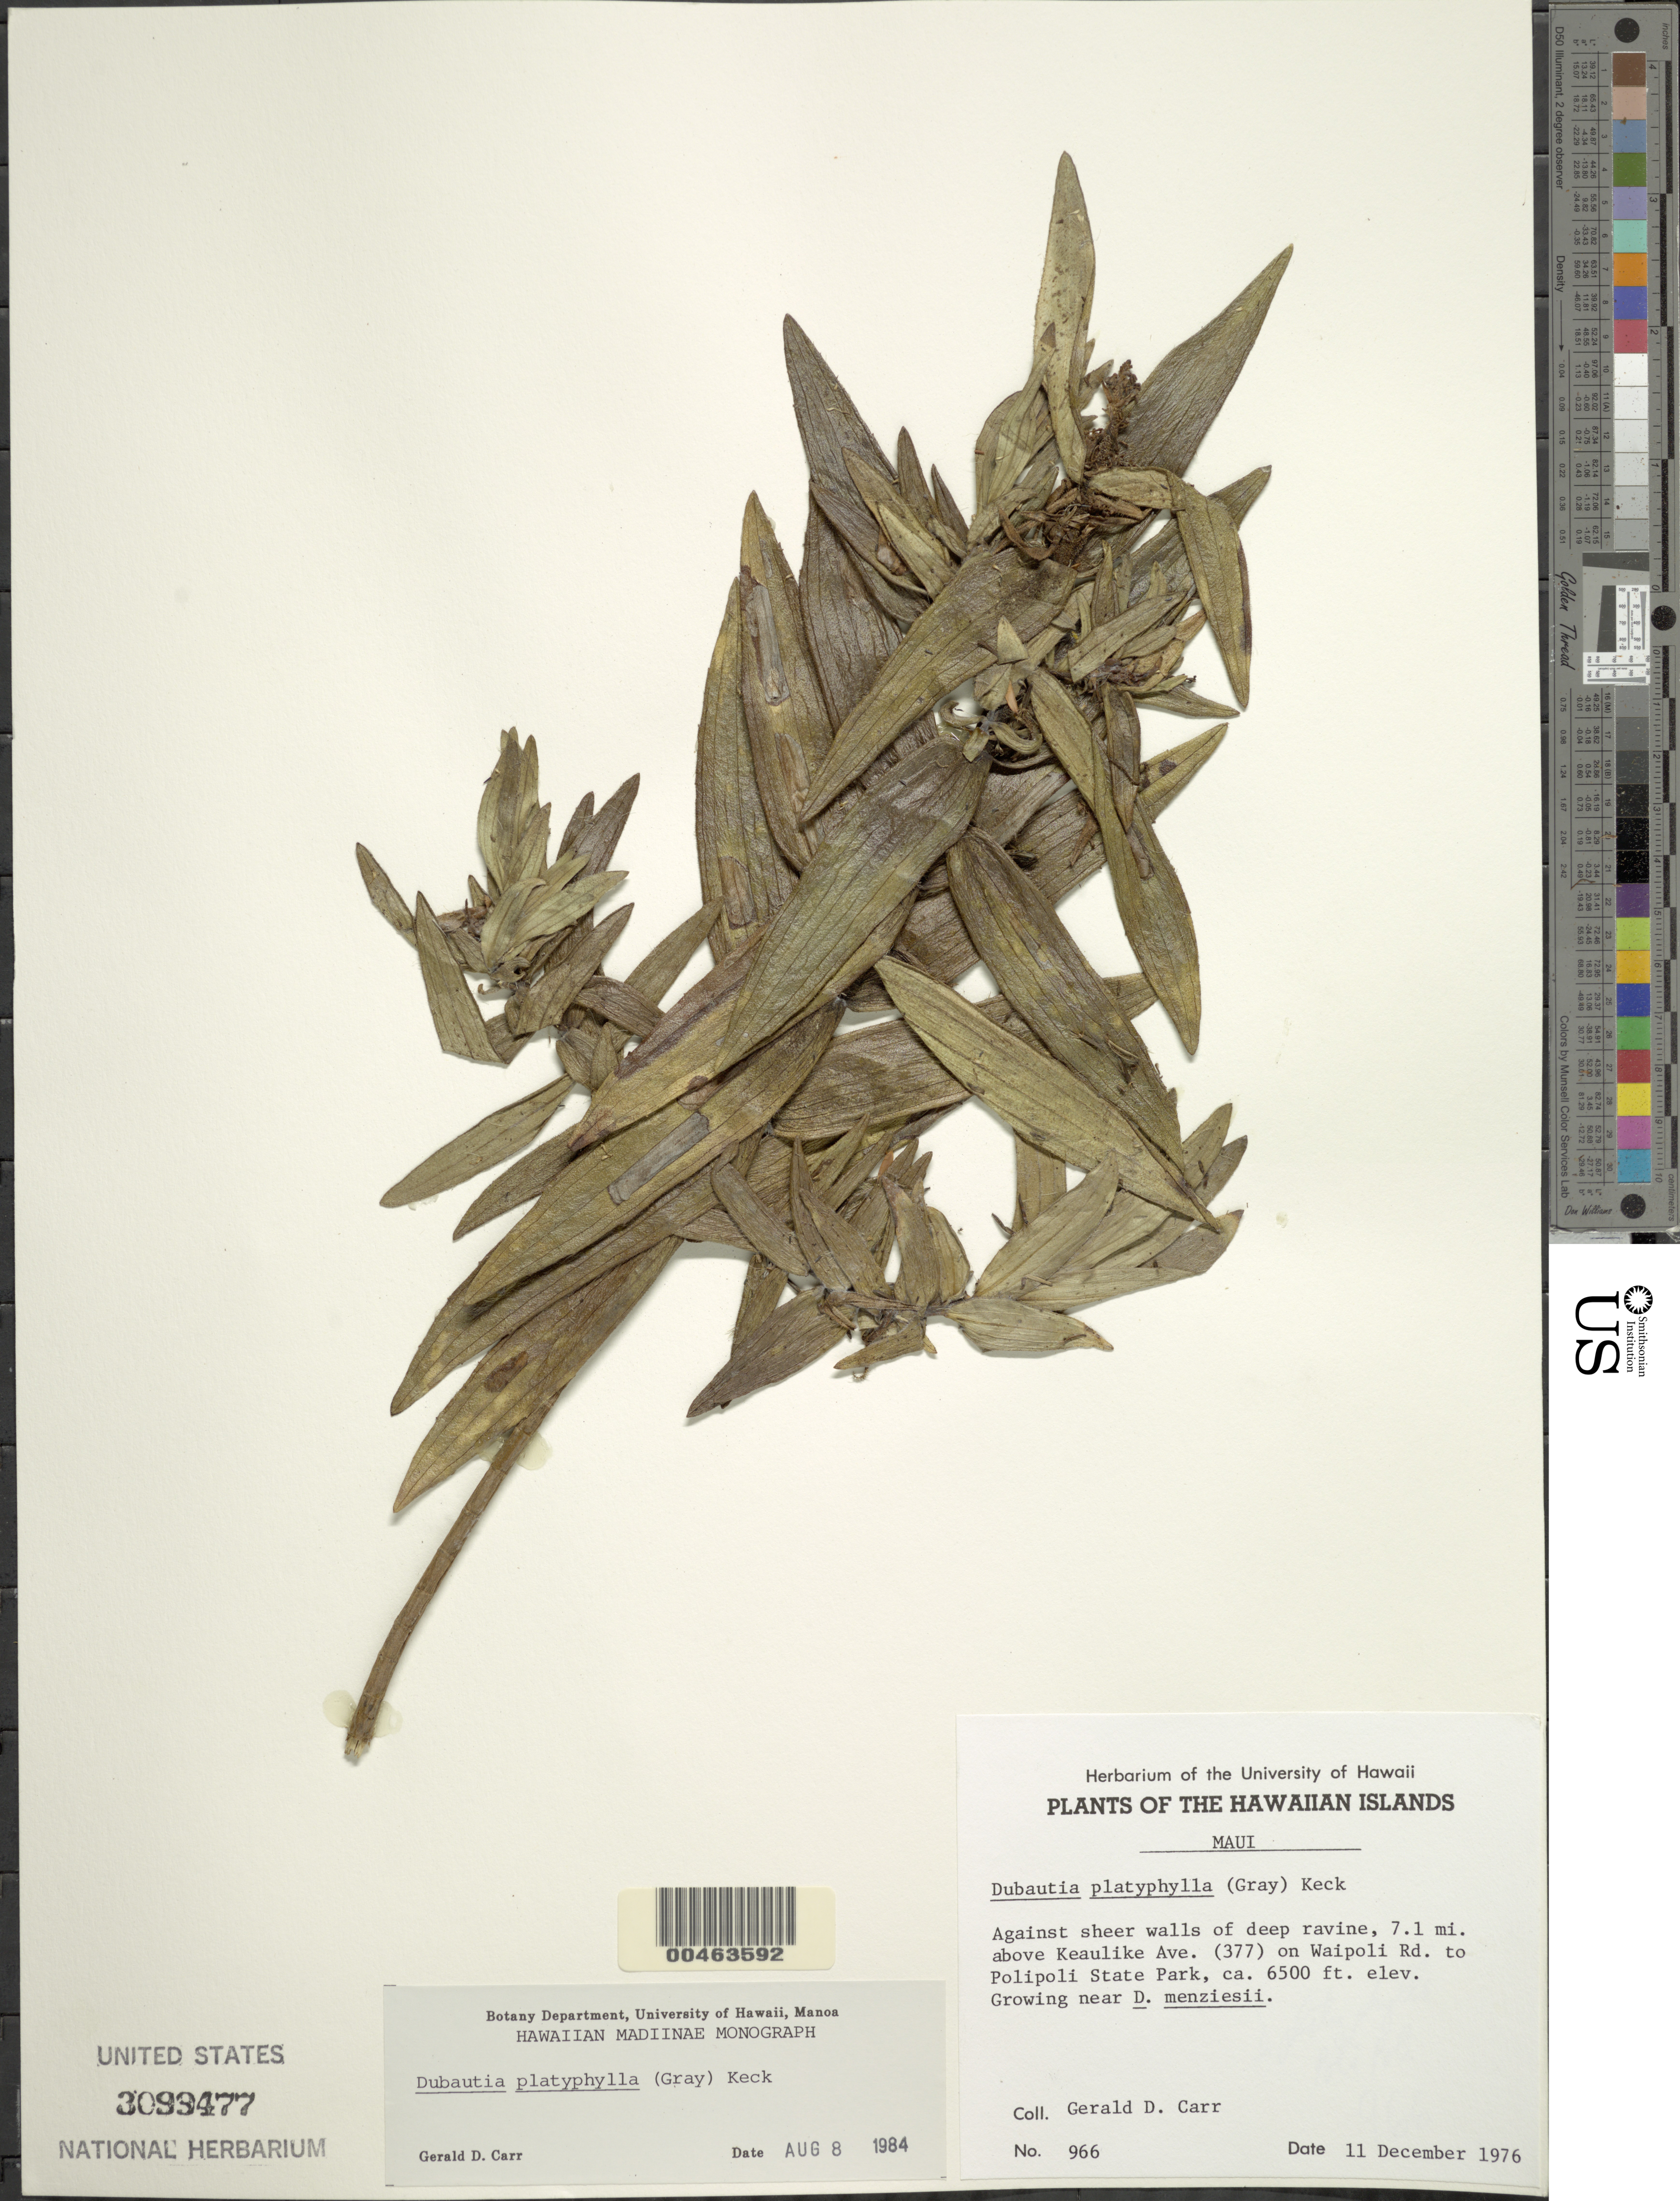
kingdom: Plantae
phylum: Tracheophyta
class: Magnoliopsida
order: Asterales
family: Asteraceae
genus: Dubautia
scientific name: Dubautia platyphylla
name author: (A. Gray) D.D. Keck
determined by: Carr, G. D.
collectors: G. D. Carr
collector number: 966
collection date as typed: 11 Dec 1976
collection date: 1976-12-11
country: United States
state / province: Hawaii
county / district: Maui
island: Maui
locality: Against sheer walls of deep ravine, 7.1 mi. above Keaaulike Ave. (377) on Waipoli Rd. to Polipoli State Park.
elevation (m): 1981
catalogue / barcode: US 3099477